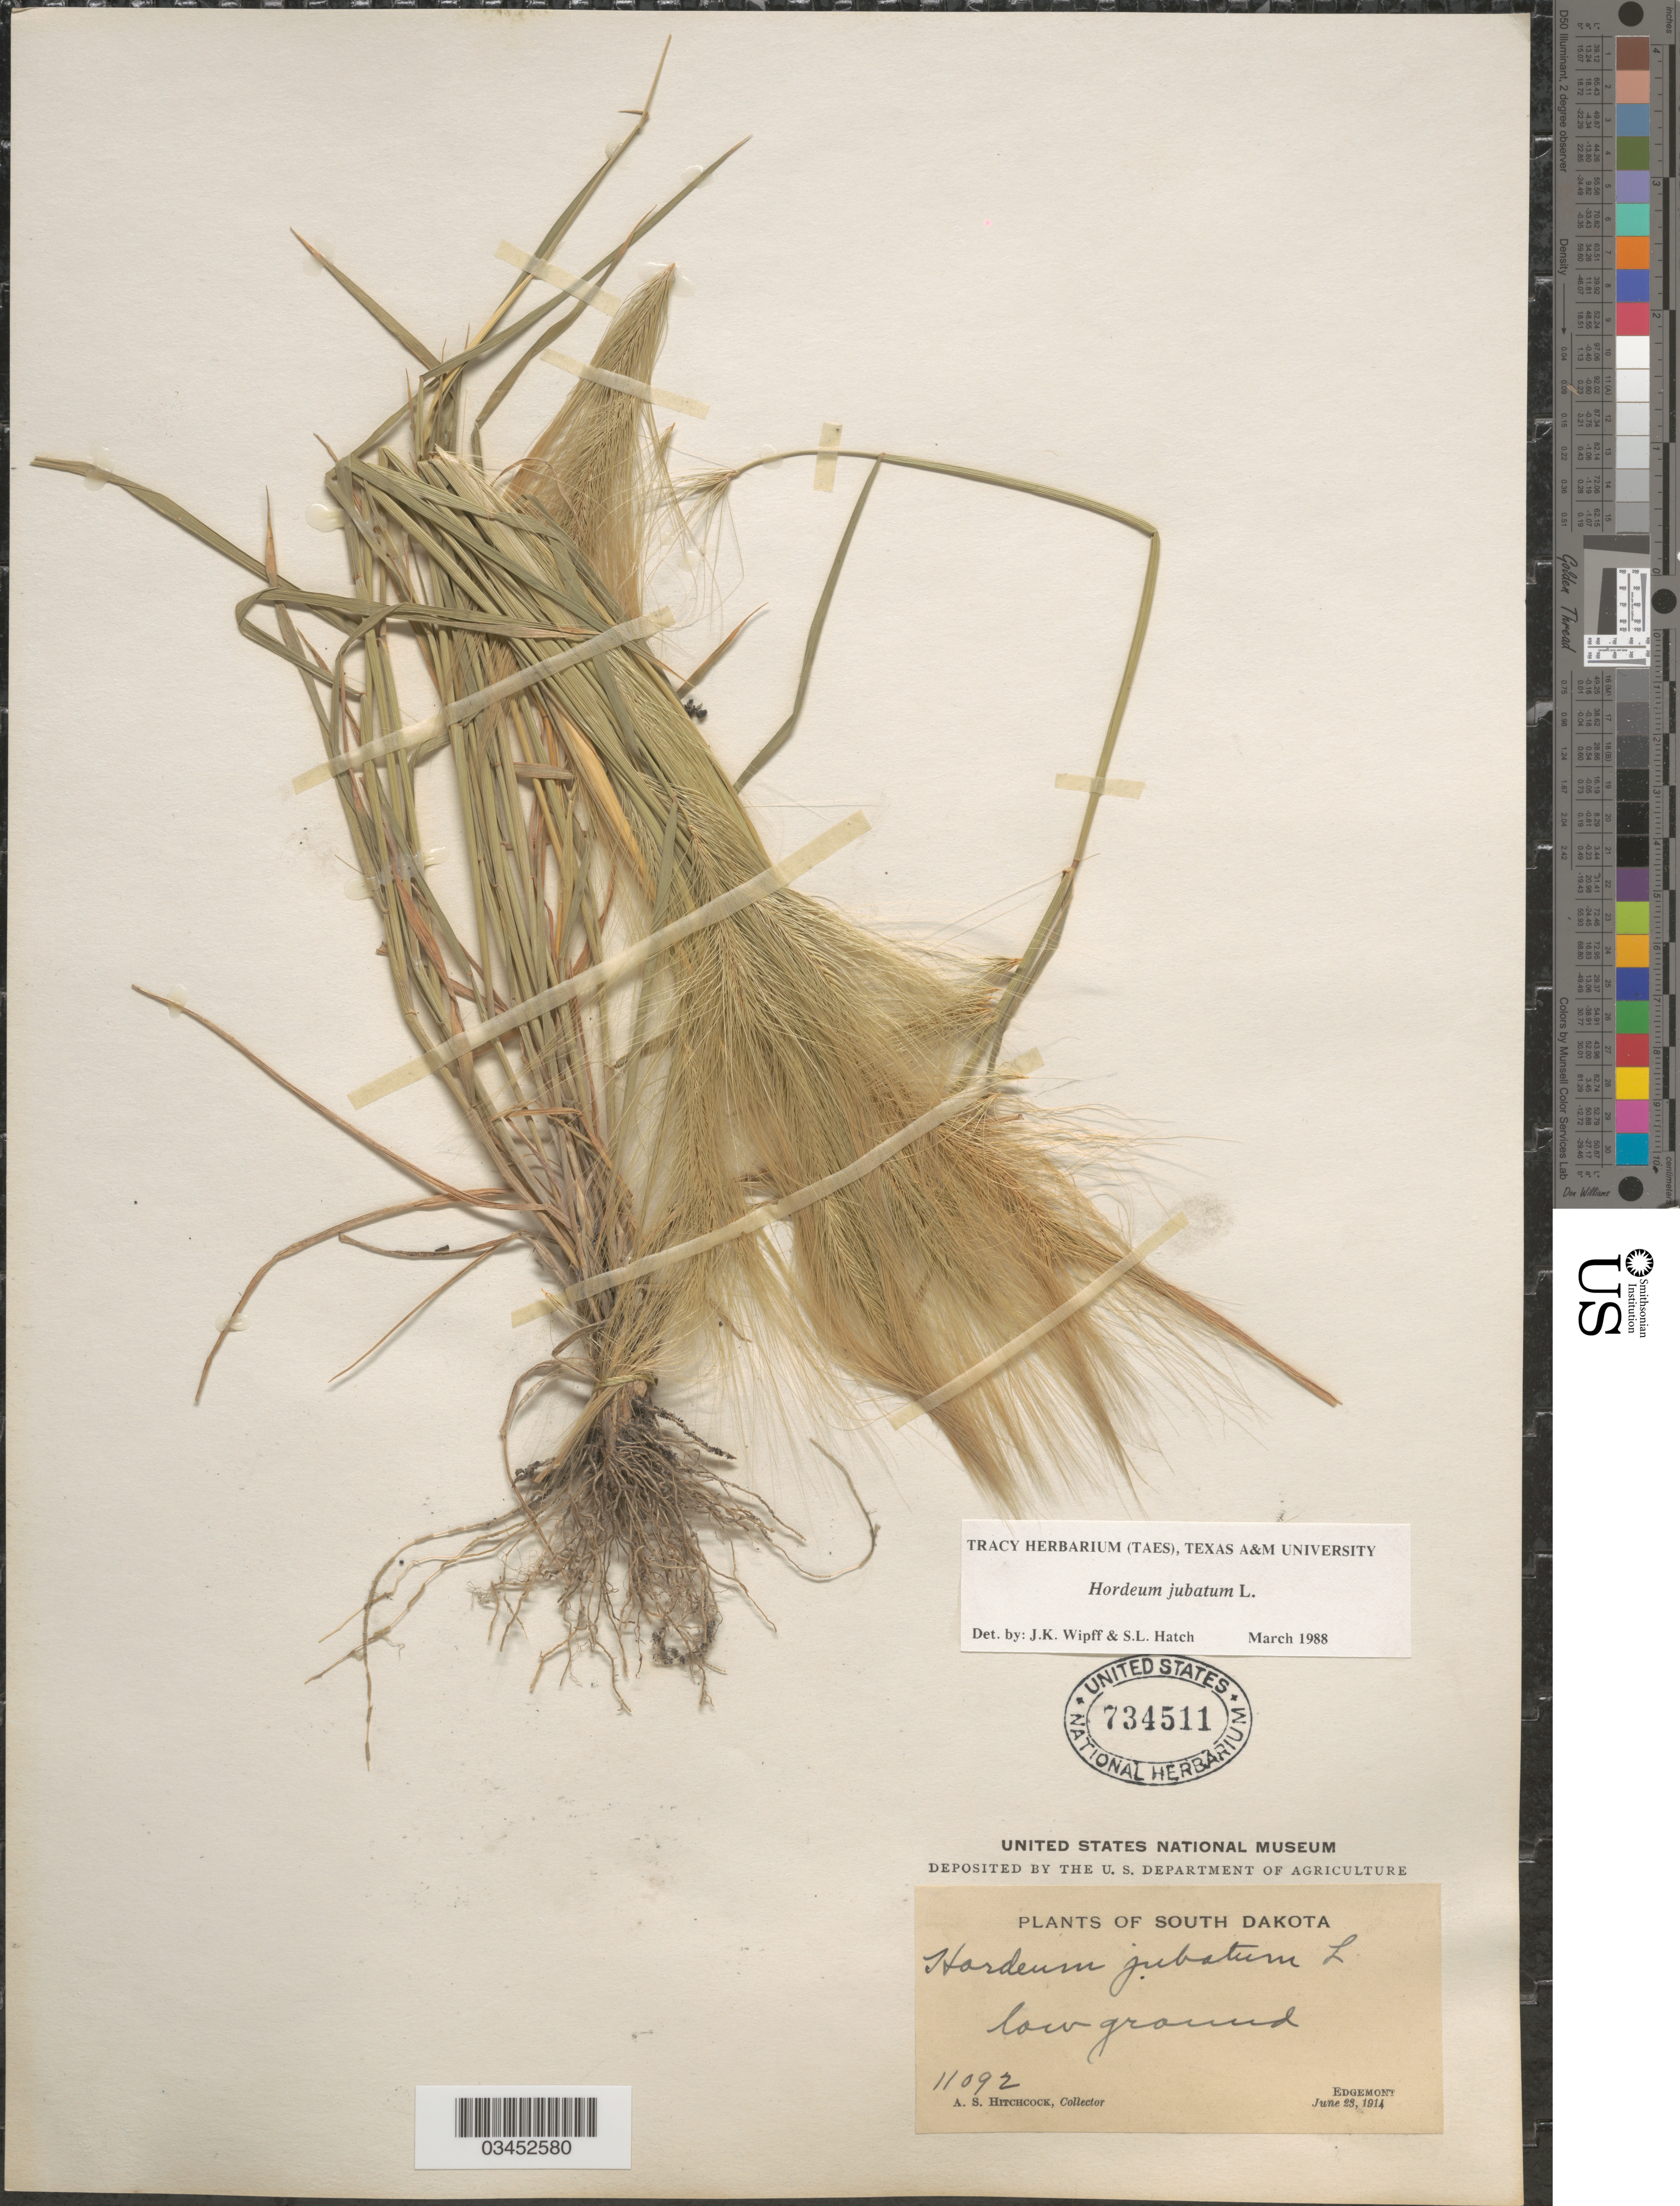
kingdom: Plantae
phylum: Tracheophyta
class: Liliopsida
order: Poales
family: Poaceae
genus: Hordeum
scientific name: Hordeum jubatum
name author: L.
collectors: A. S. Hitchcock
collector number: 11092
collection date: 1914-06-23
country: United States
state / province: South Dakota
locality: Low ground. Edgemont.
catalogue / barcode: US 734511